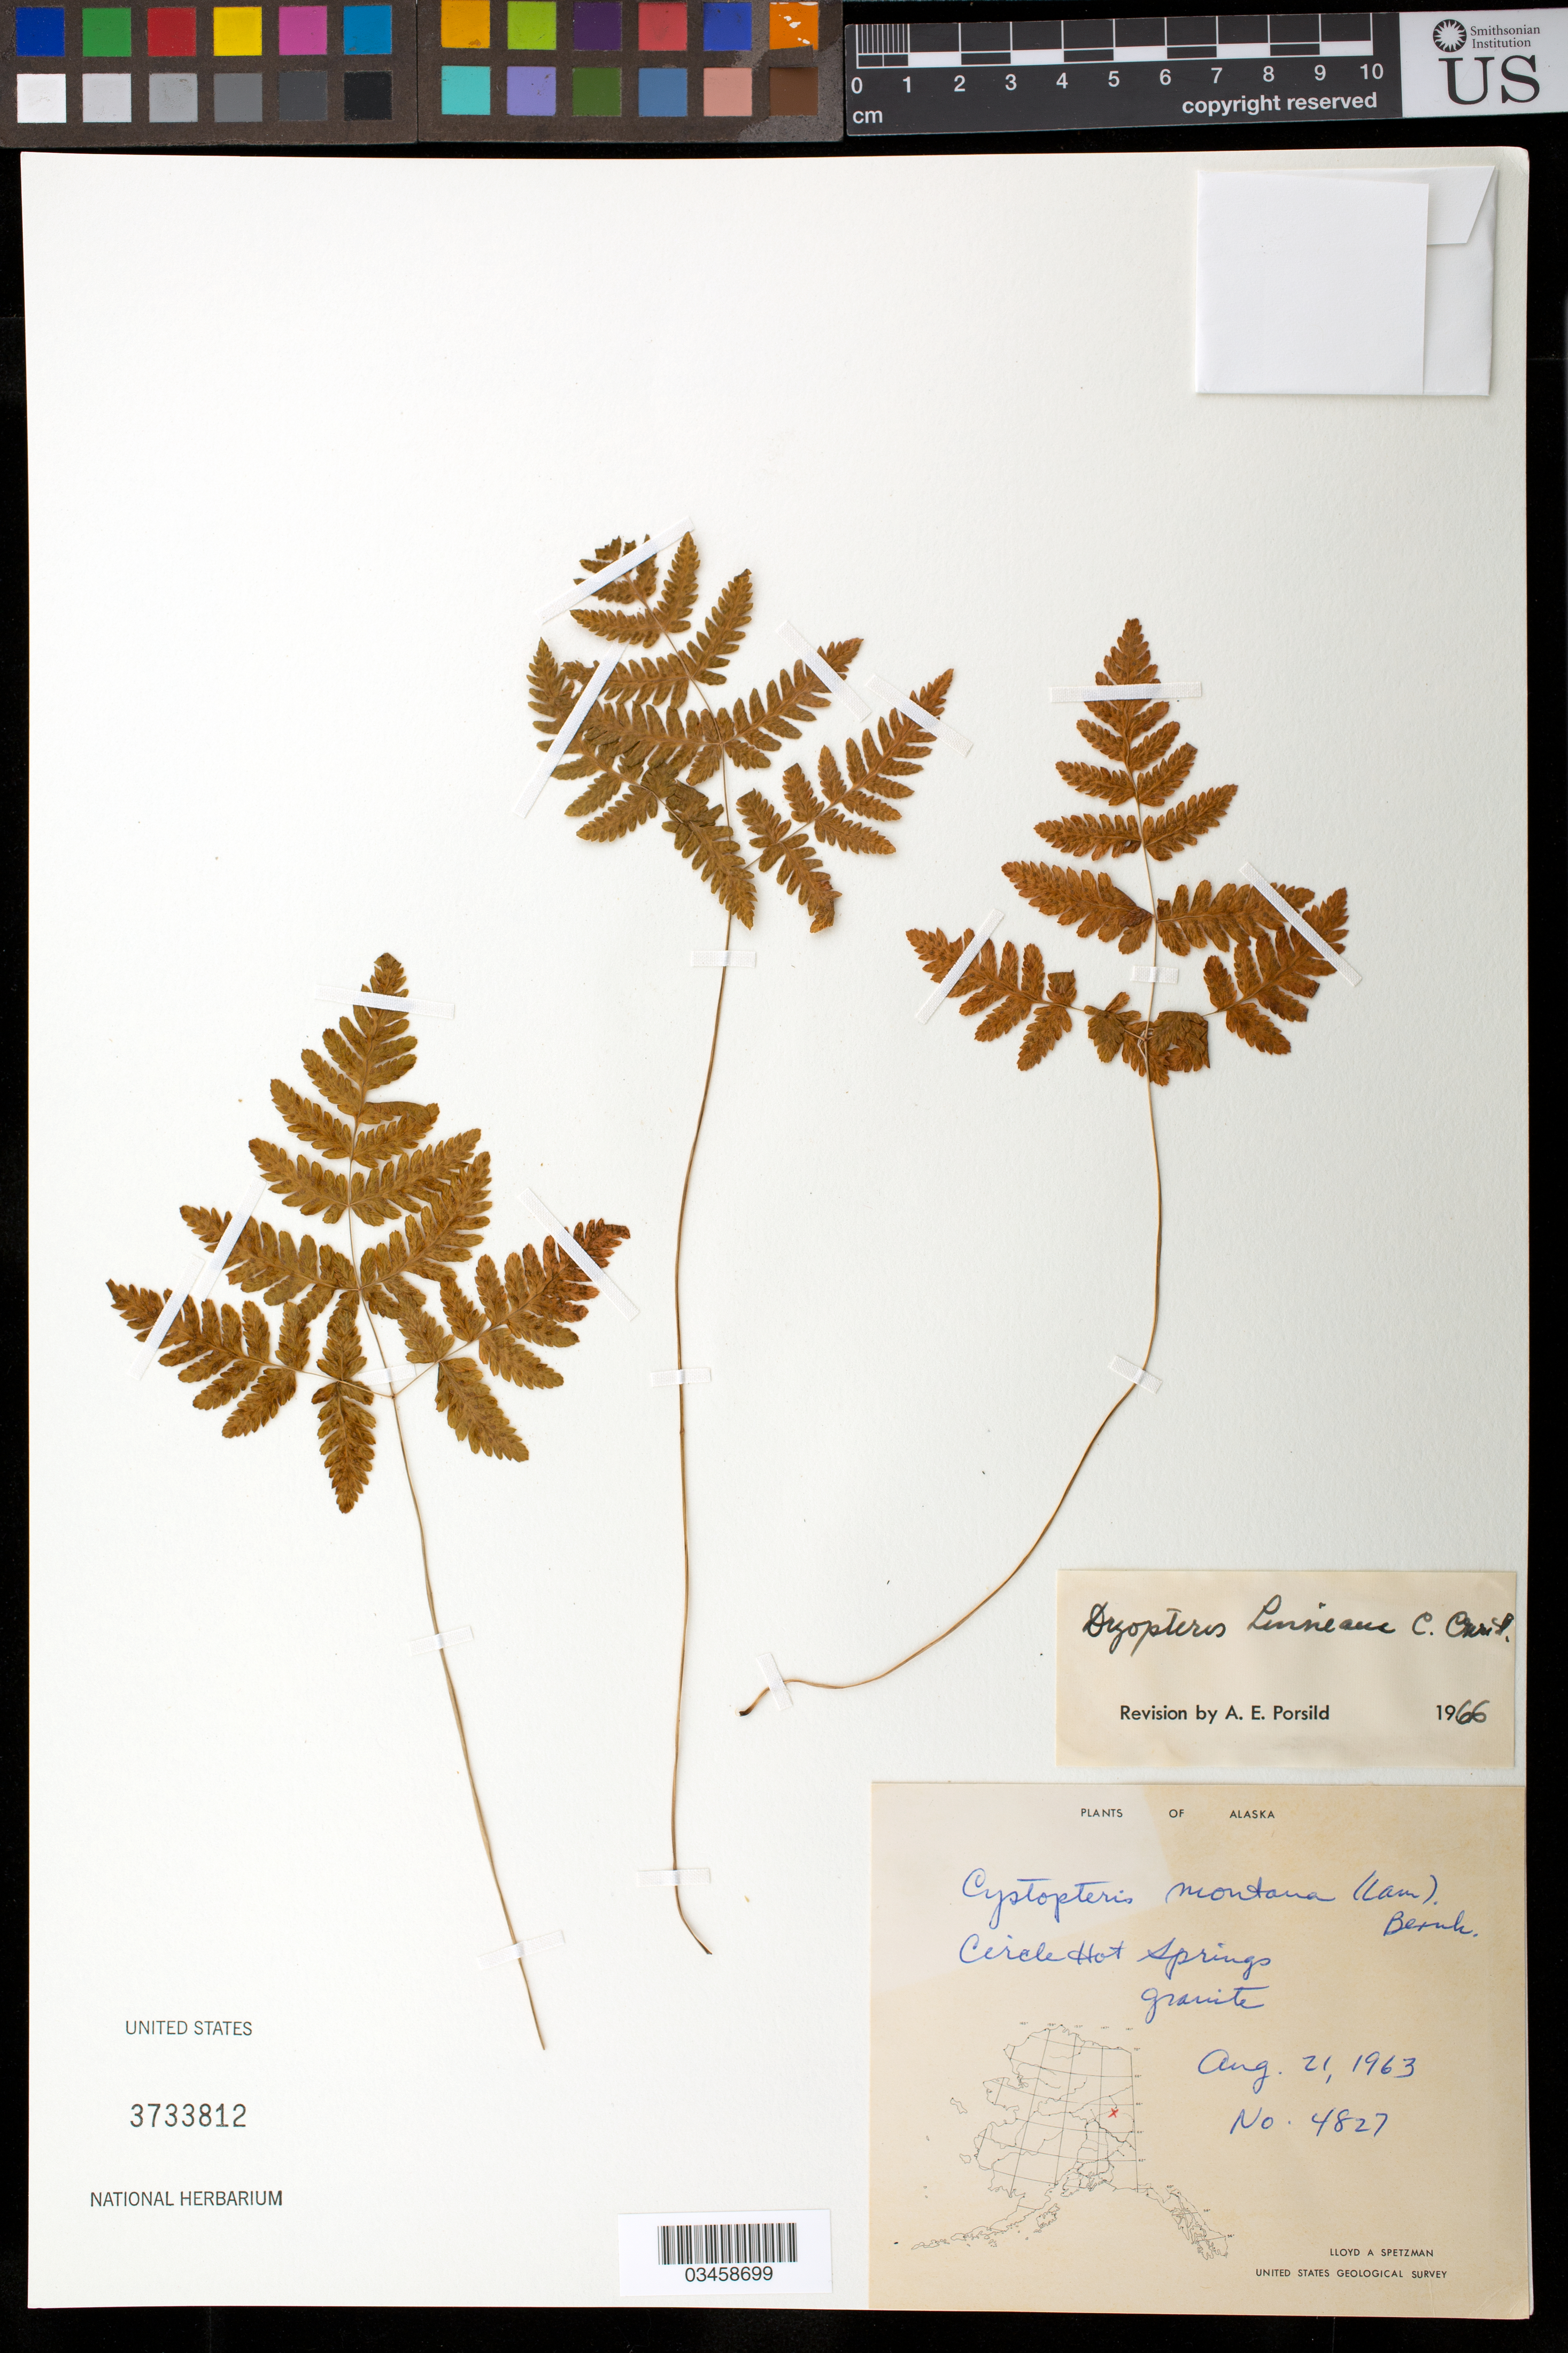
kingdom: Plantae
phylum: Tracheophyta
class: Polypodiopsida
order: Polypodiales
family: Dryopteridaceae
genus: Dryopteris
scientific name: Dryopteris linneana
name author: C. Chr.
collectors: L. Spetzman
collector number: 4827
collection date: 1963-08-21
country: United States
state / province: Alaska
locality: Circle Hot Springs.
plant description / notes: OR # 231032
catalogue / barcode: US 3733812